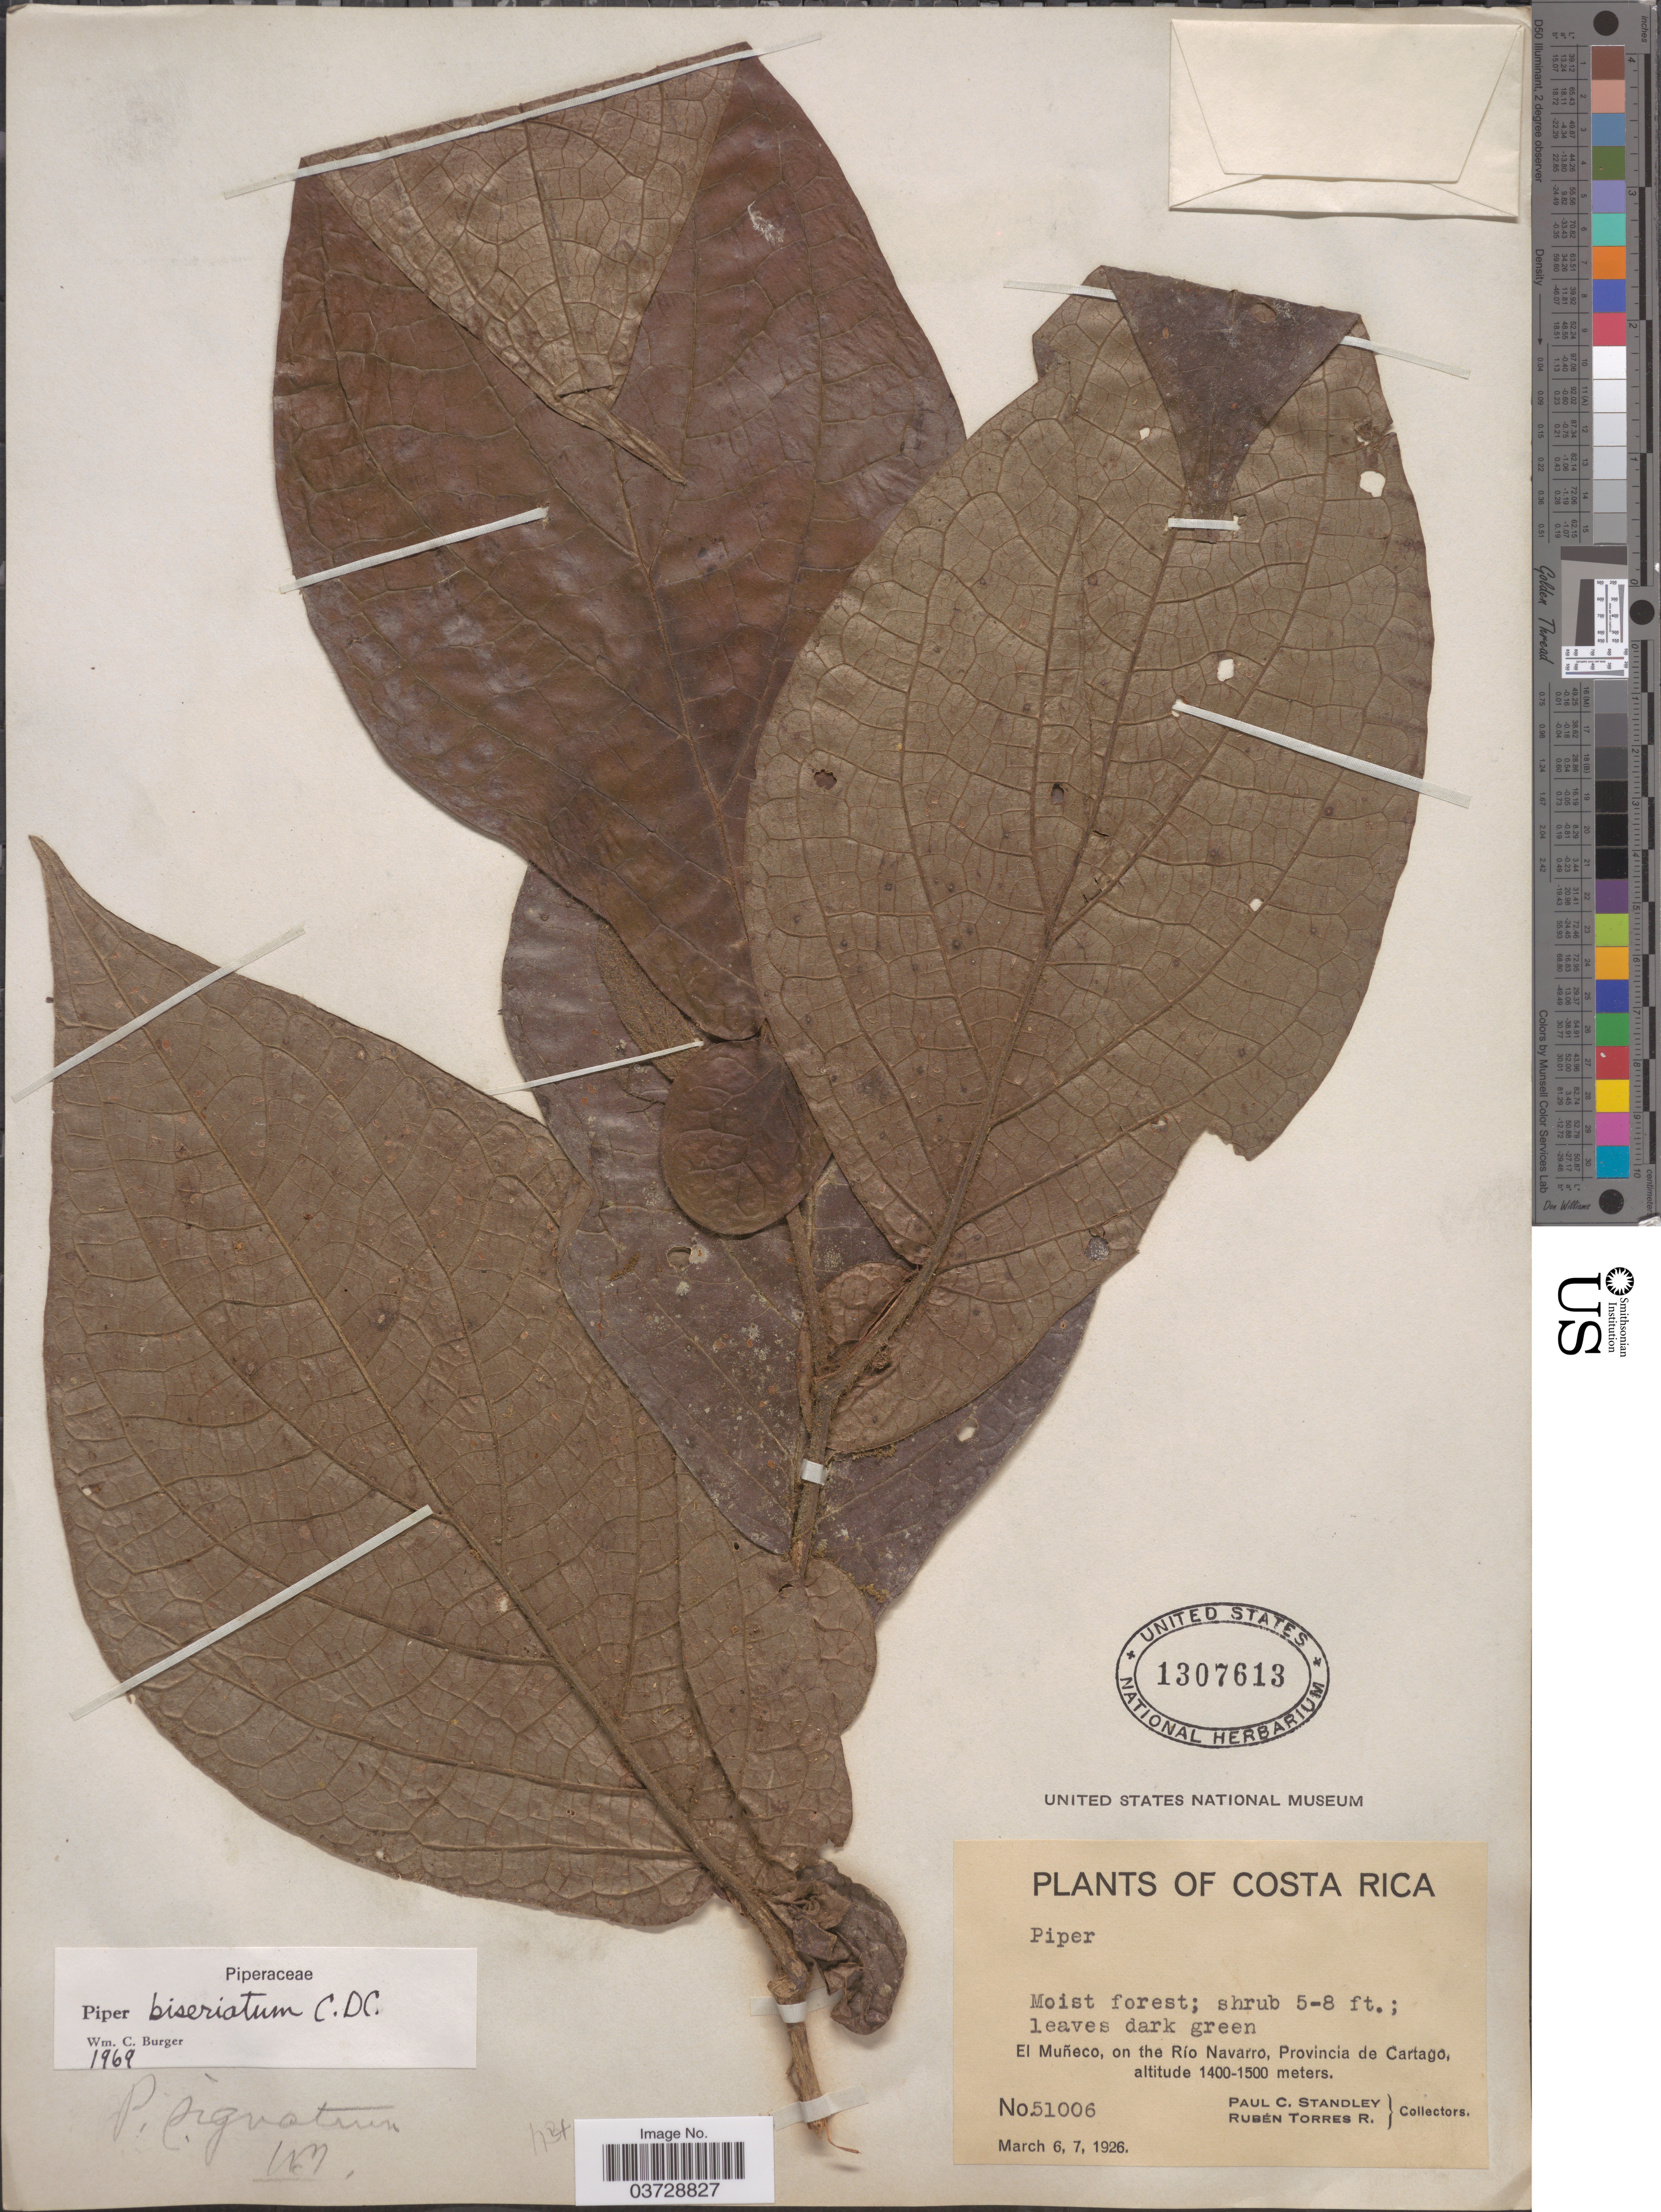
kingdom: Plantae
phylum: Tracheophyta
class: Magnoliopsida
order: Piperales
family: Piperaceae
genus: Piper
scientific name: Piper biseriatum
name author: C. DC.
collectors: P. C. Standley & R. Torres Rojas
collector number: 51006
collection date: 1926-03-06/1926-03-07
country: Costa Rica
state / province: Cartago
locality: El Muñeco, on the Río Navarro.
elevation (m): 1400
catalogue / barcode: US 1307613